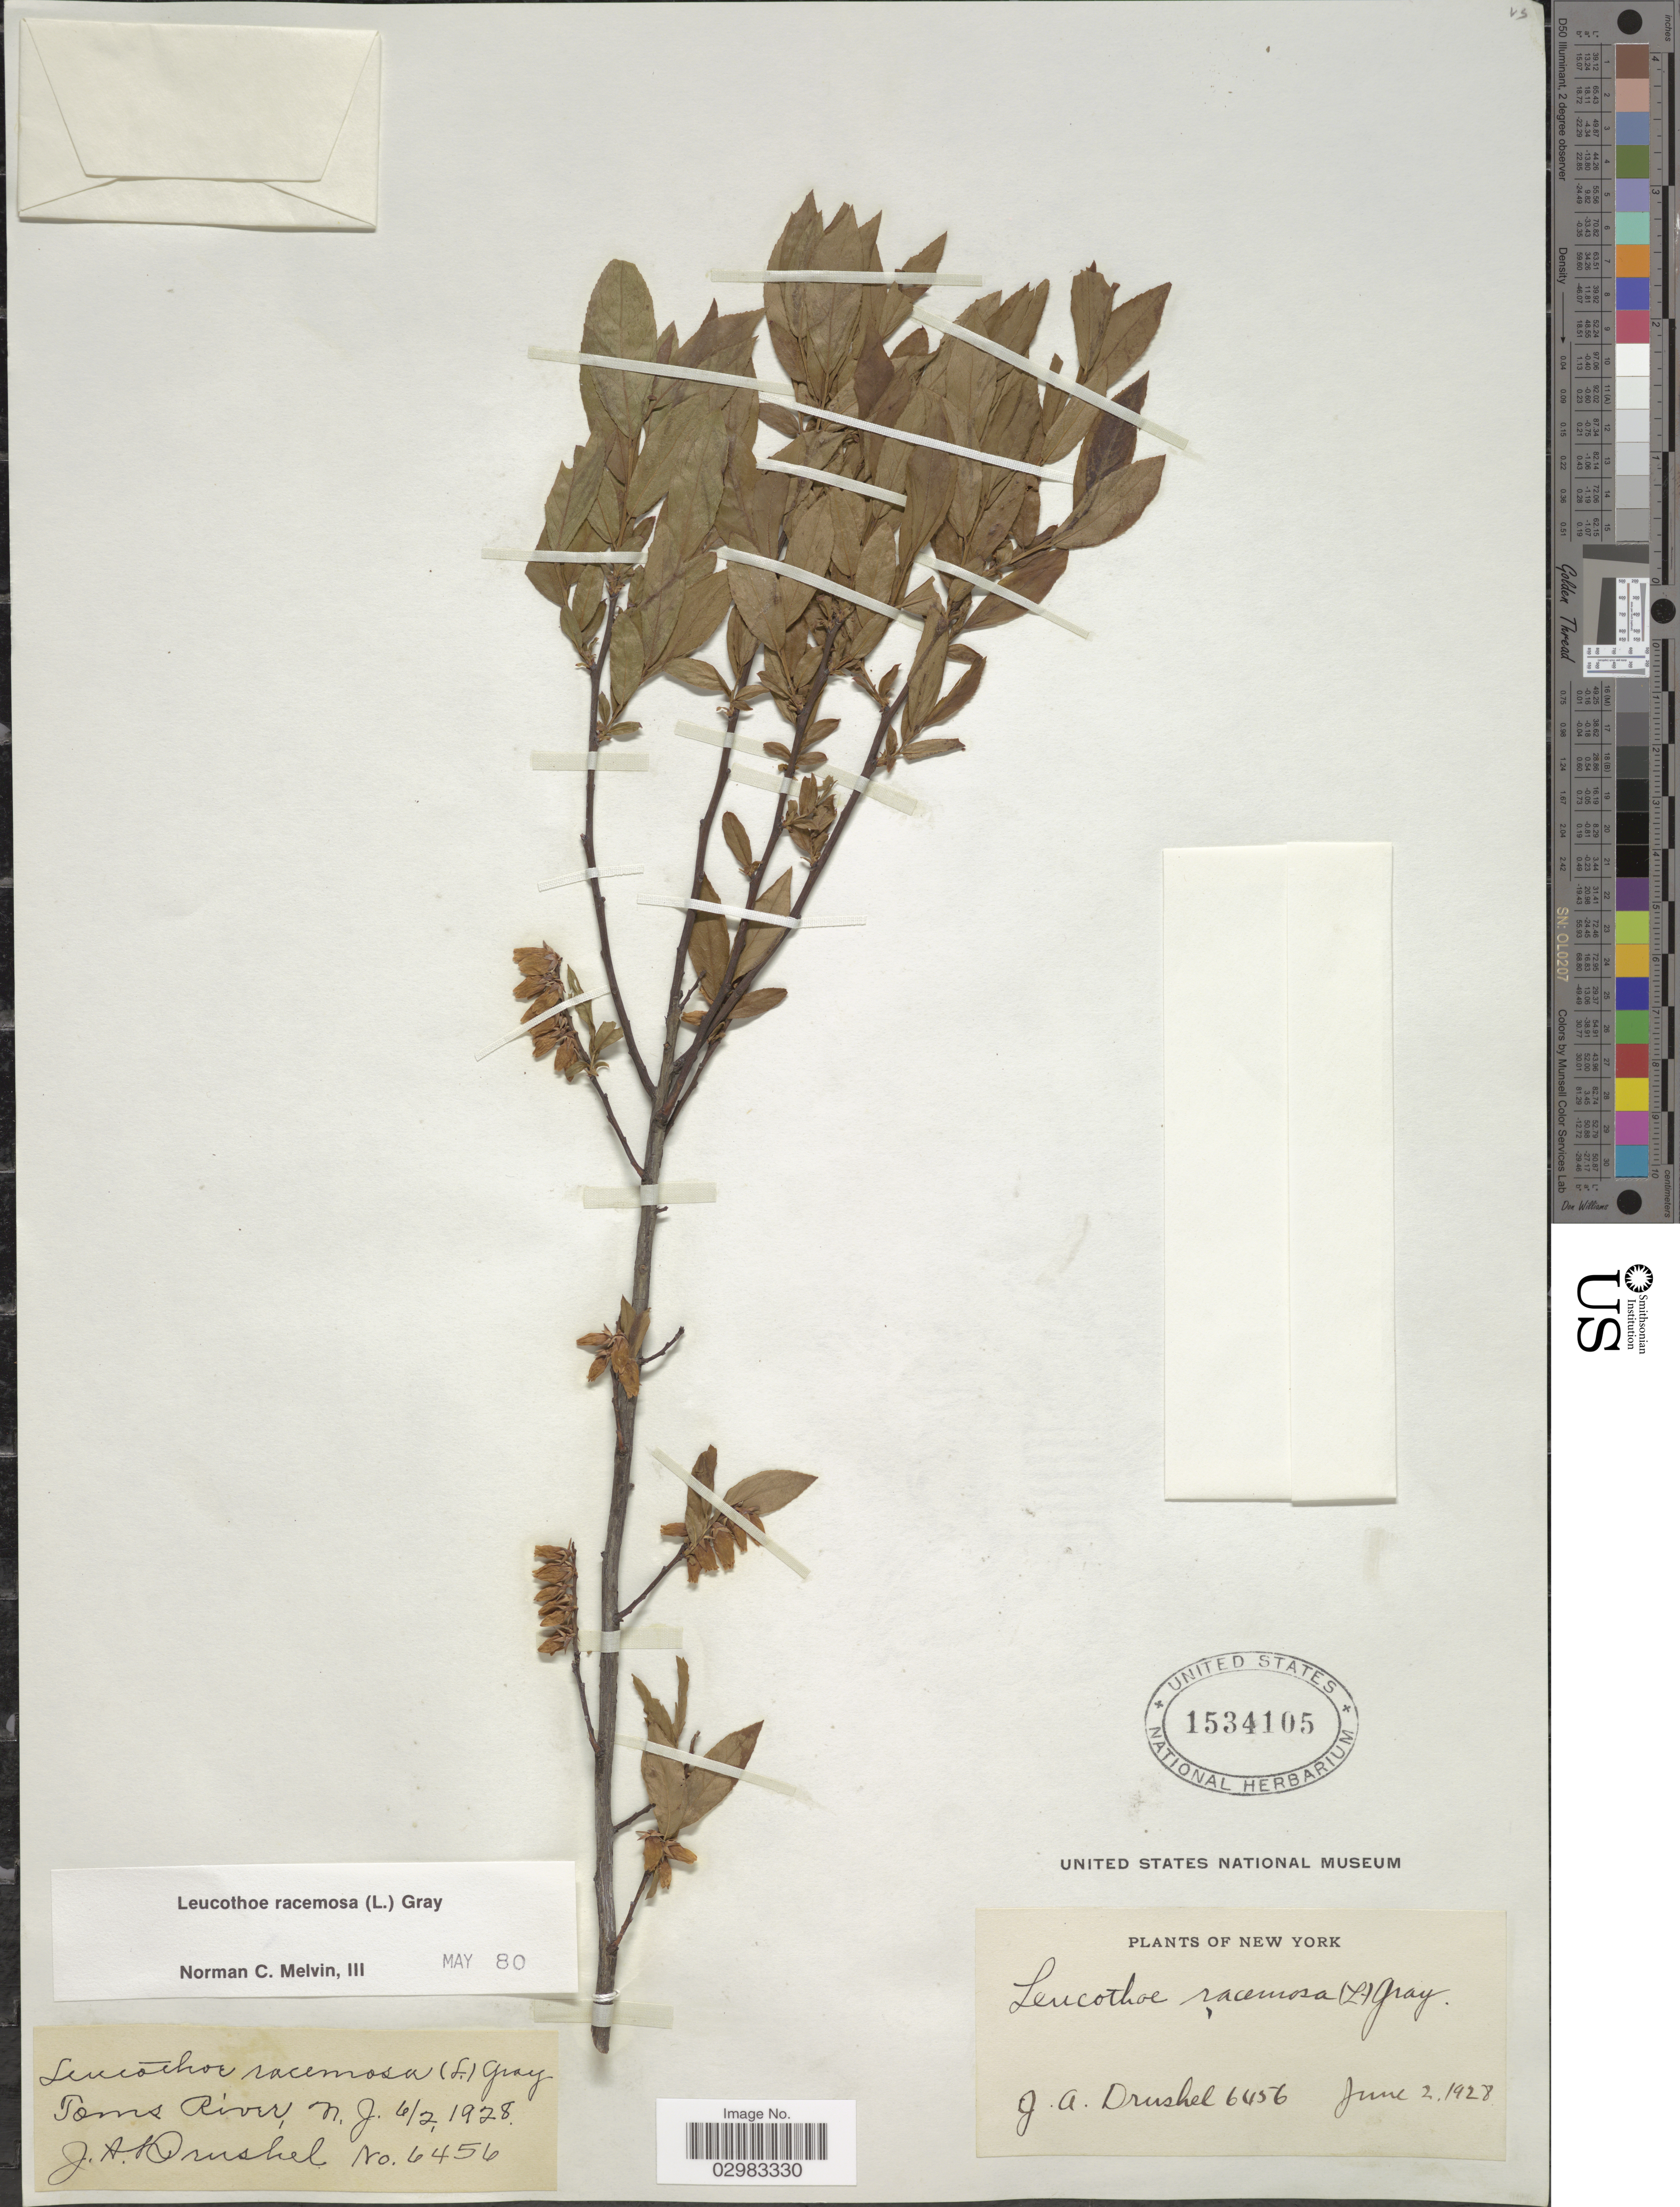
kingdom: Plantae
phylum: Tracheophyta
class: Magnoliopsida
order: Ericales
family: Ericaceae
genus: Leucothoe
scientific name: Leucothoë racemosa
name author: (L.) A. Gray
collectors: J. A. Drushel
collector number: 6456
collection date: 1928-06-02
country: United States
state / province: New York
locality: Toms River.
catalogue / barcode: US 1534105